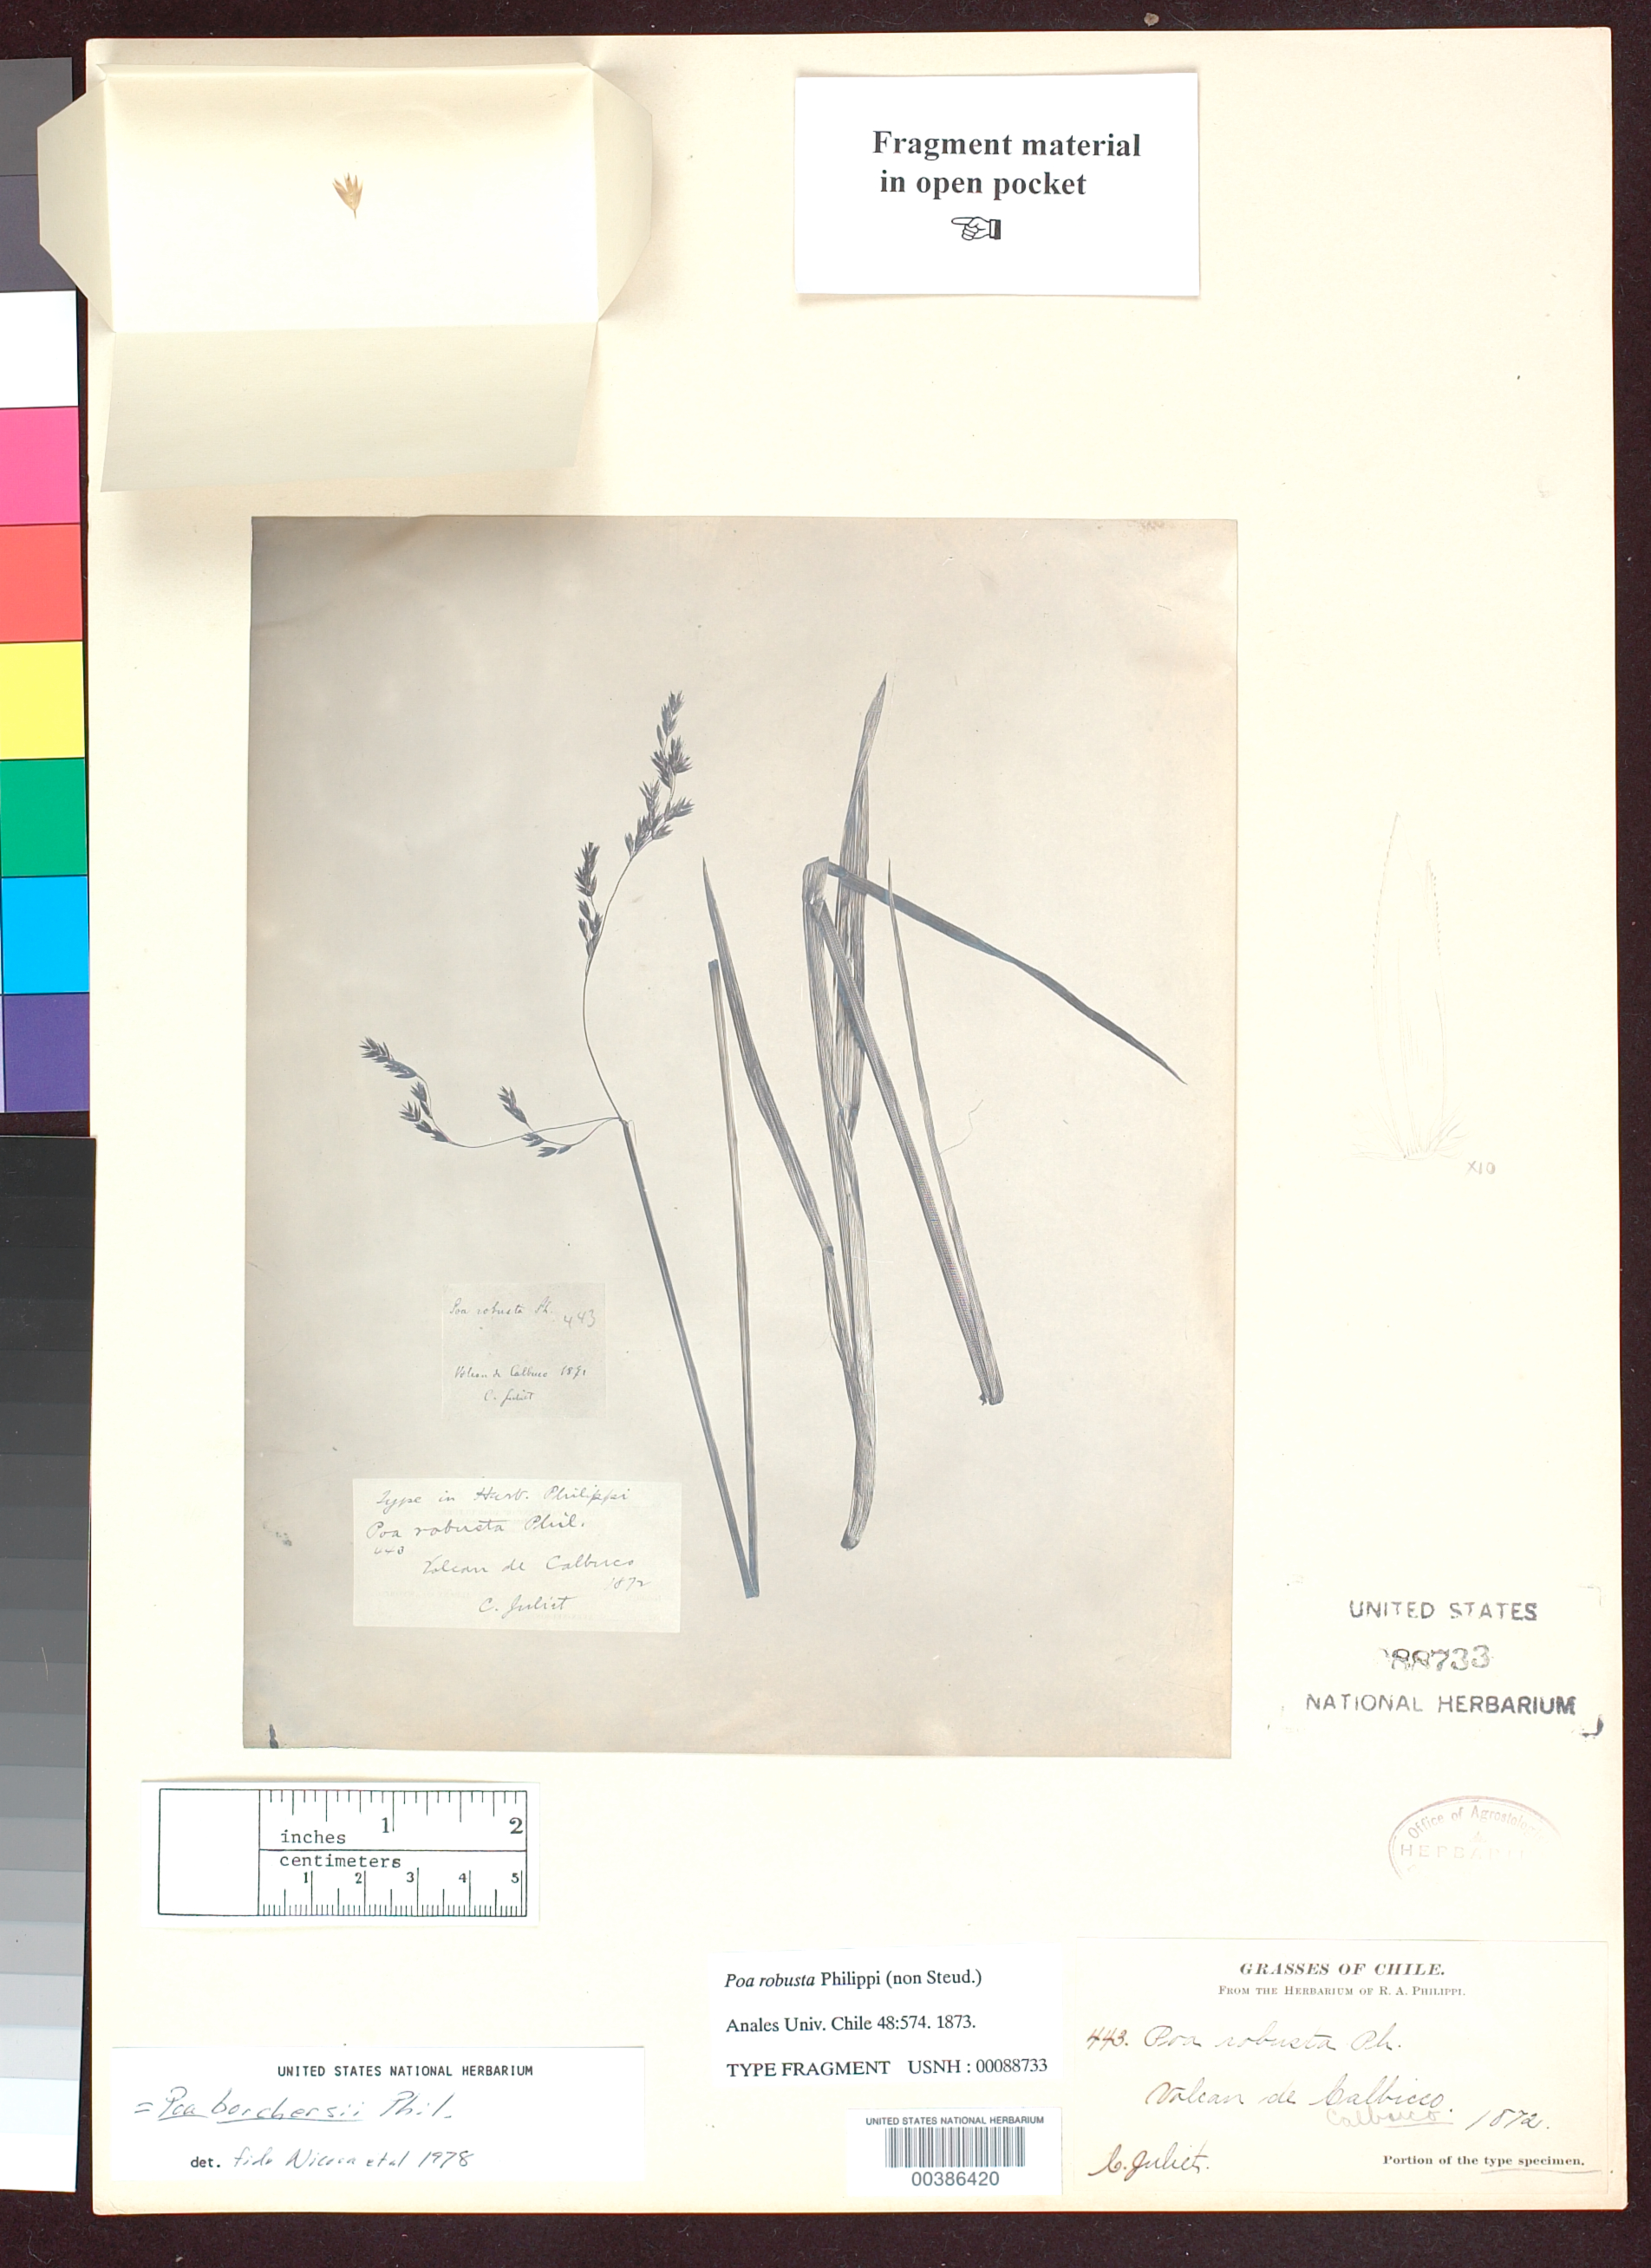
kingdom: Plantae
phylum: Tracheophyta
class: Liliopsida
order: Poales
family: Poaceae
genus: Poa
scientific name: Poa robusta Phil., nom. illeg.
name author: Phil.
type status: Type Fragment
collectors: C. Juliet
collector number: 443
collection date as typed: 1872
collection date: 1872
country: Chile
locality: Volcan de Calbuco.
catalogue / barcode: US 88733